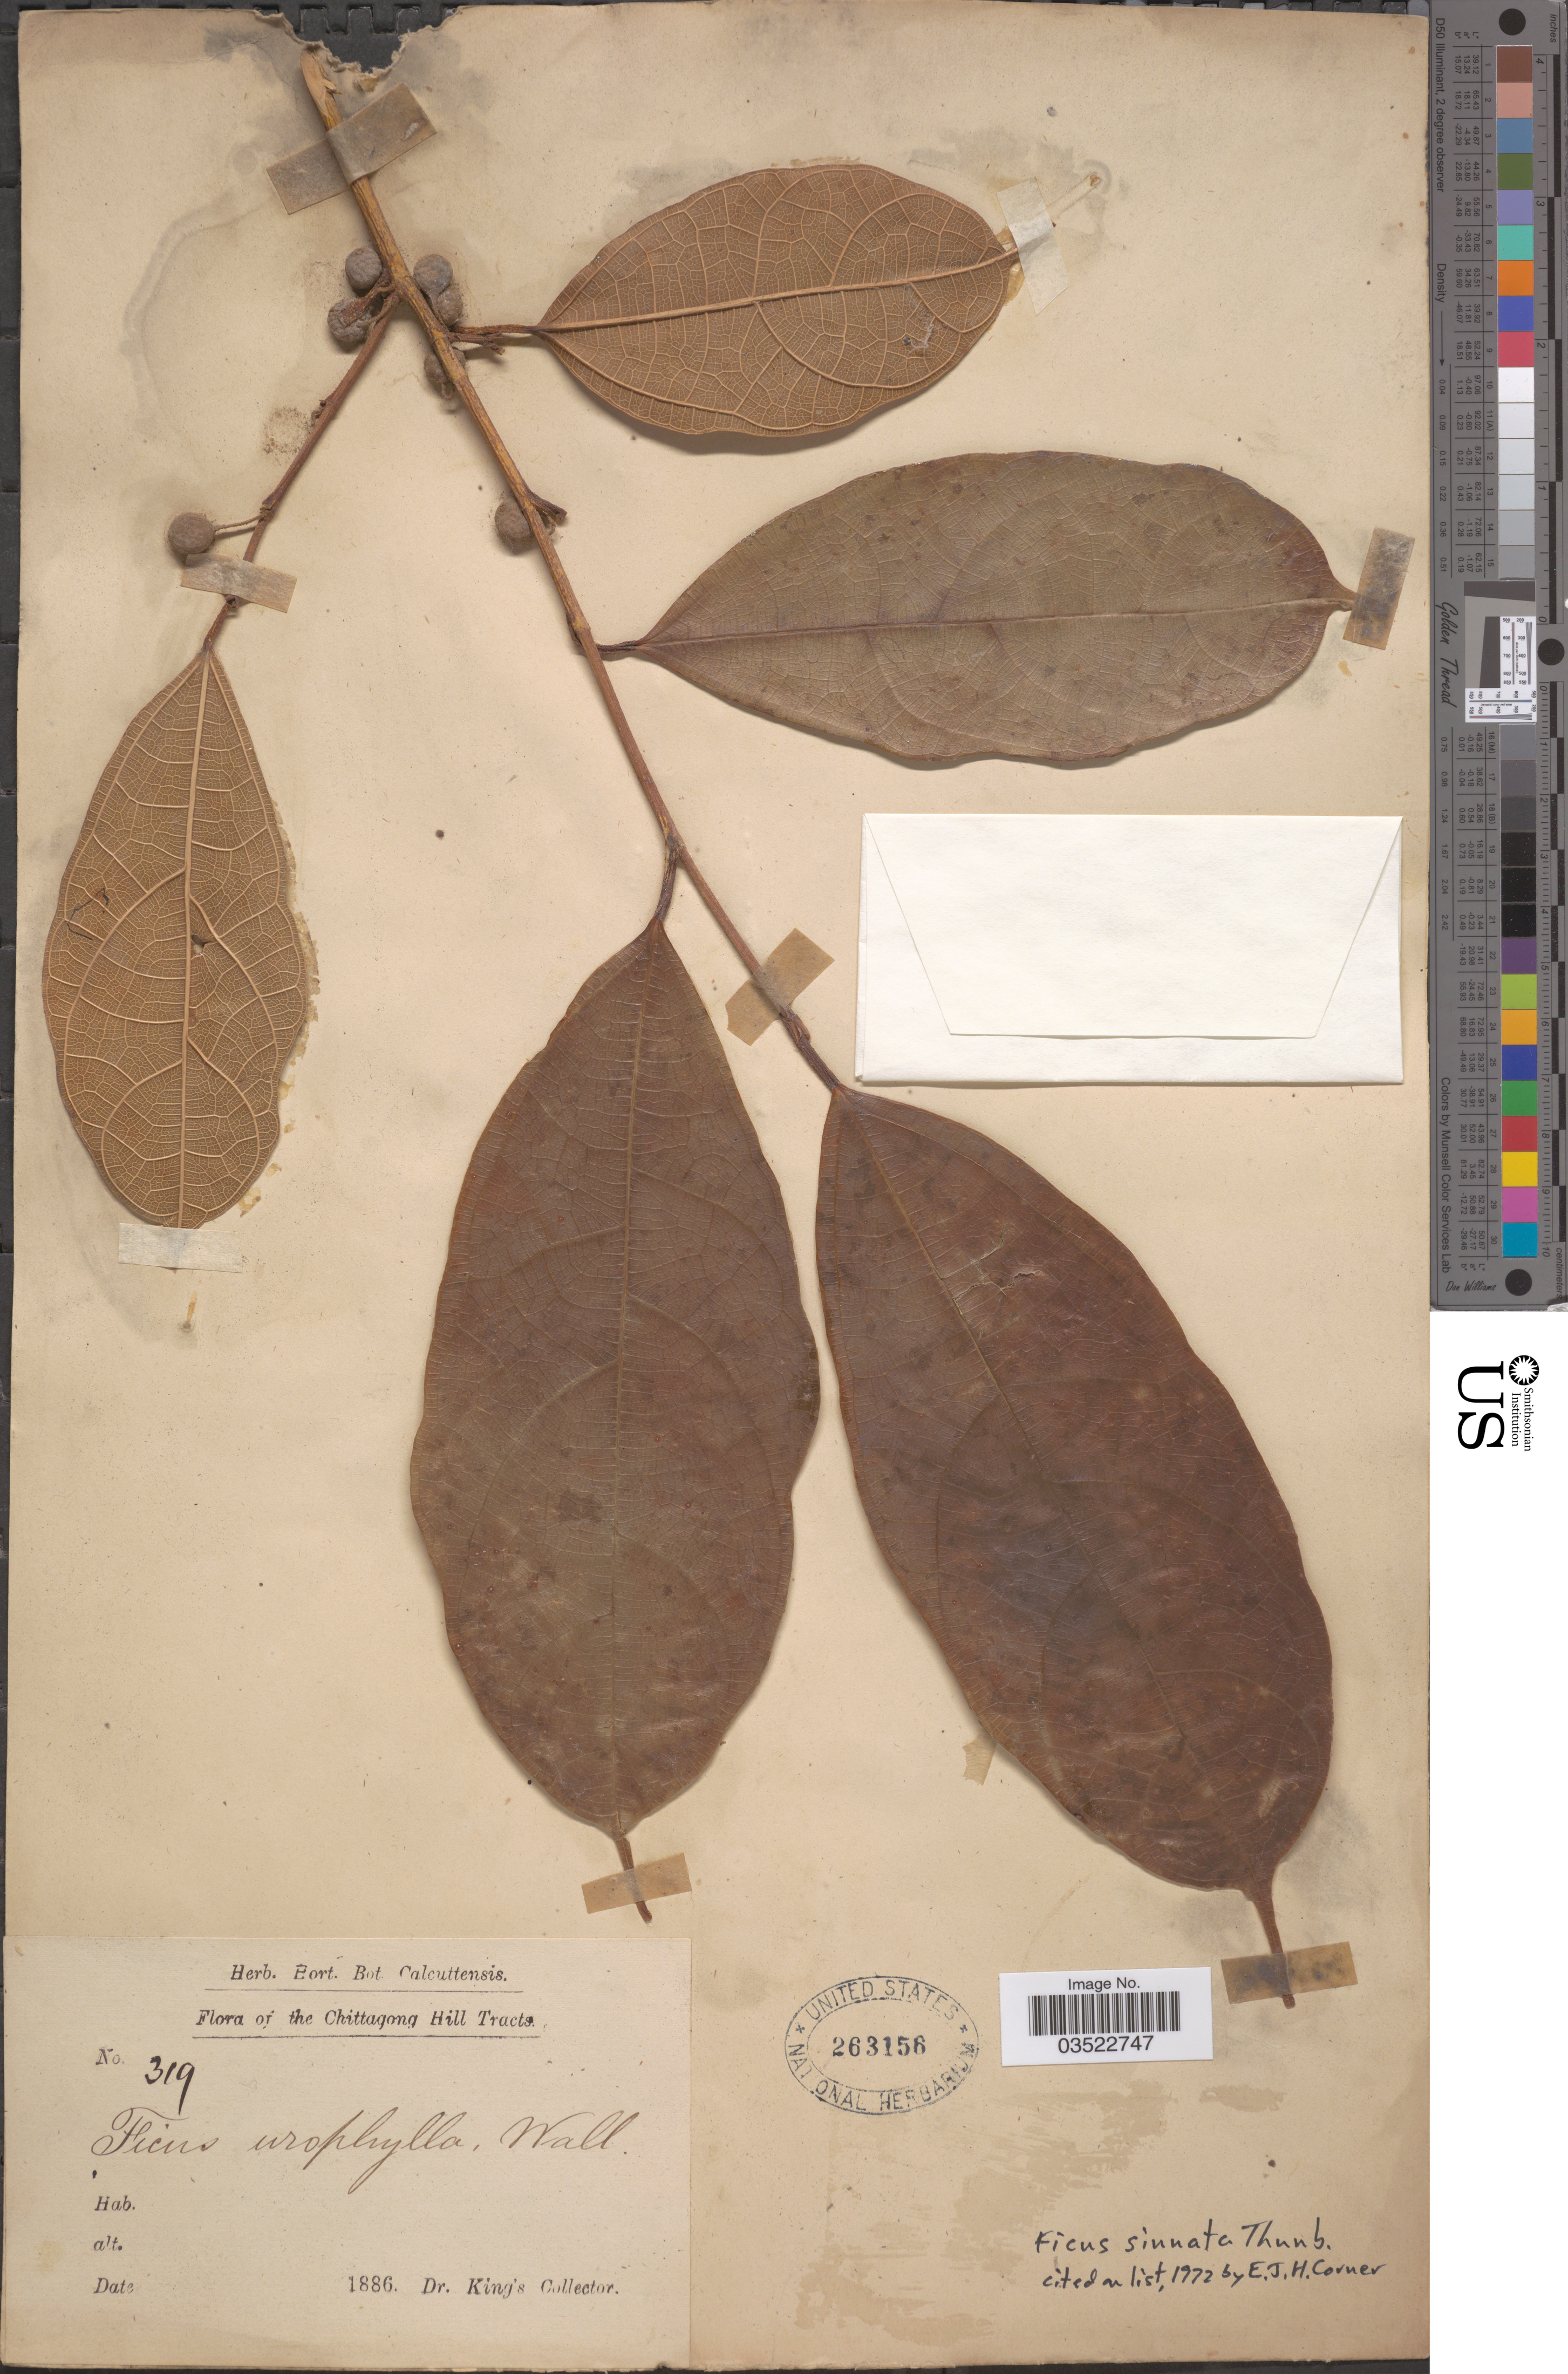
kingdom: Plantae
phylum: Tracheophyta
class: Magnoliopsida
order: Rosales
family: Moraceae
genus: Ficus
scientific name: Ficus sinuata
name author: Thunb.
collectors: Dr. King's collector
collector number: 319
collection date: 1886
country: Bangladesh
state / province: Chittagong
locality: Chittagong Hill Tracts.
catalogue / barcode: US 263156